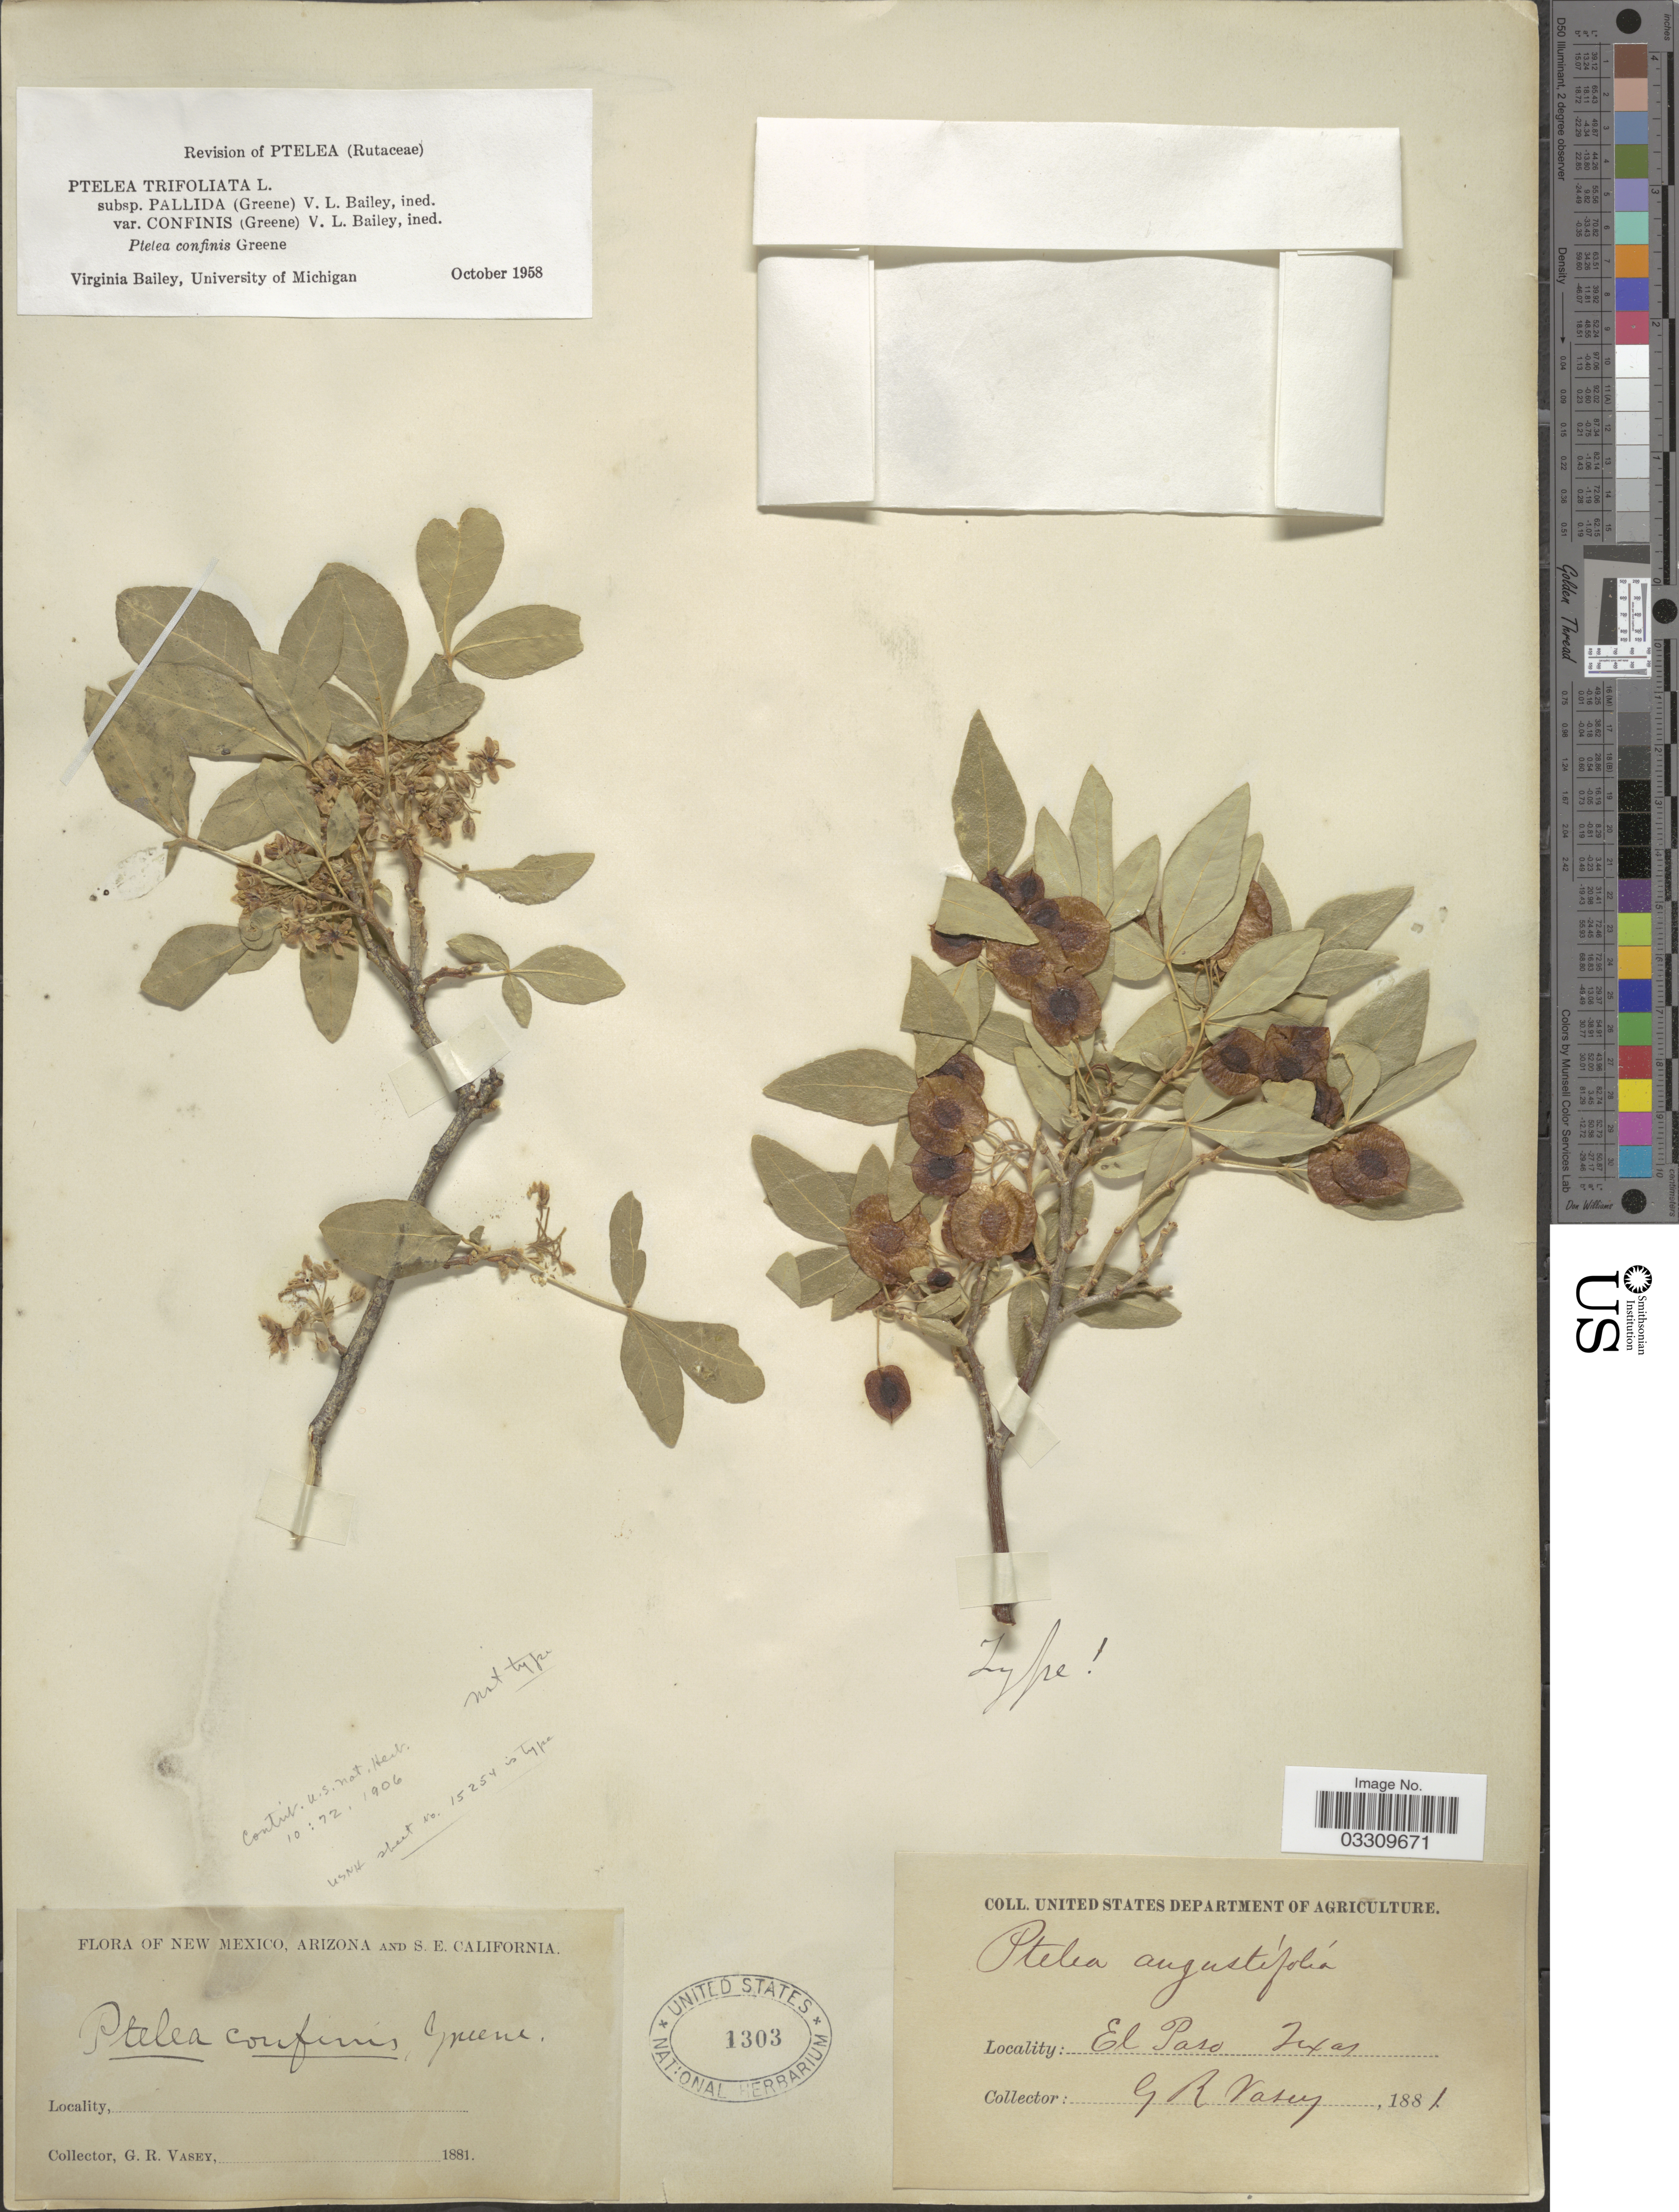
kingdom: Plantae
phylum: Tracheophyta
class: Magnoliopsida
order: Sapindales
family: Rutaceae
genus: Ptelea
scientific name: Ptelea trifoliata var. confinis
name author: (S.W. Greene) V. L. Bailey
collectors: G. R. Vasey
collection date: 1881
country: United States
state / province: Texas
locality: El Paso.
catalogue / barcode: US 1303